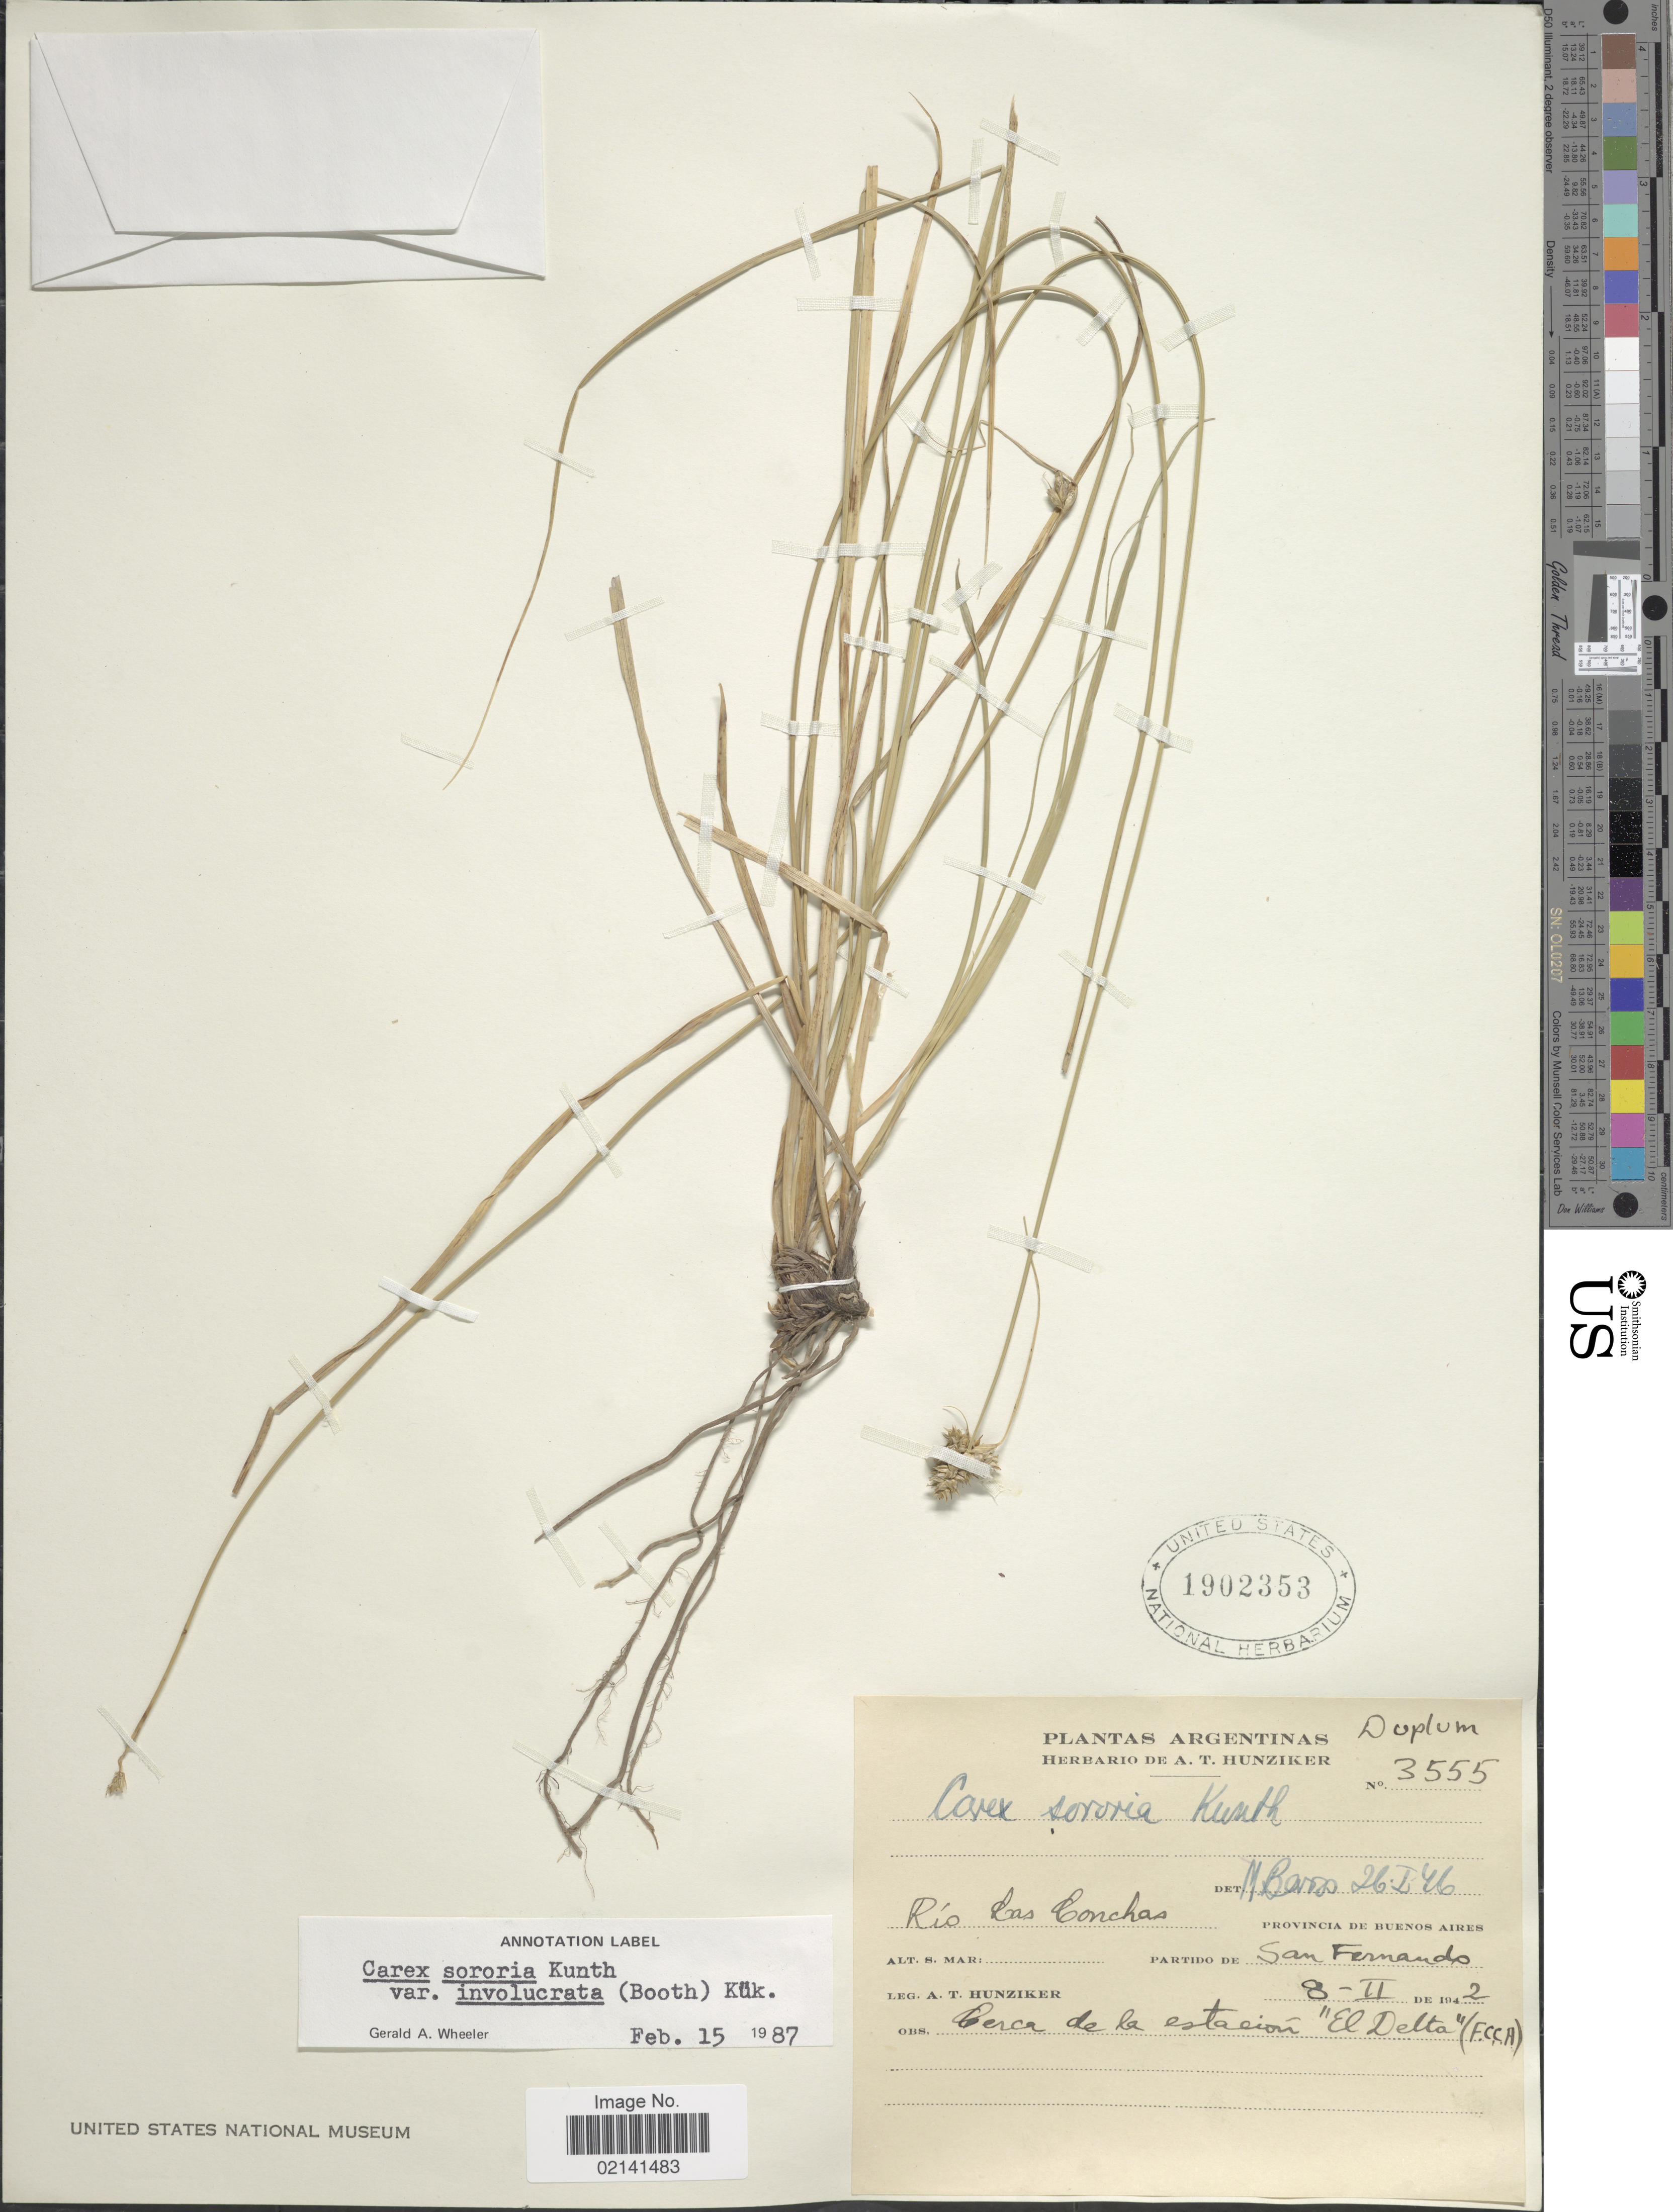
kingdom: Plantae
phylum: Tracheophyta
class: Liliopsida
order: Poales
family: Cyperaceae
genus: Carex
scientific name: Carex fossa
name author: G.A. Wheeler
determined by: Jimnéz-Mejias, Pedro, (UPOS), Universidad Pablo de Olavide (SPAIN)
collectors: A. T. Hunziker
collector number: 3555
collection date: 1942-02-08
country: Argentina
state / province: Buenos Aires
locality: Rio Las Conchas, Provincia de Buenos Aires. Partido de San Fernando.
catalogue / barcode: US 1902353